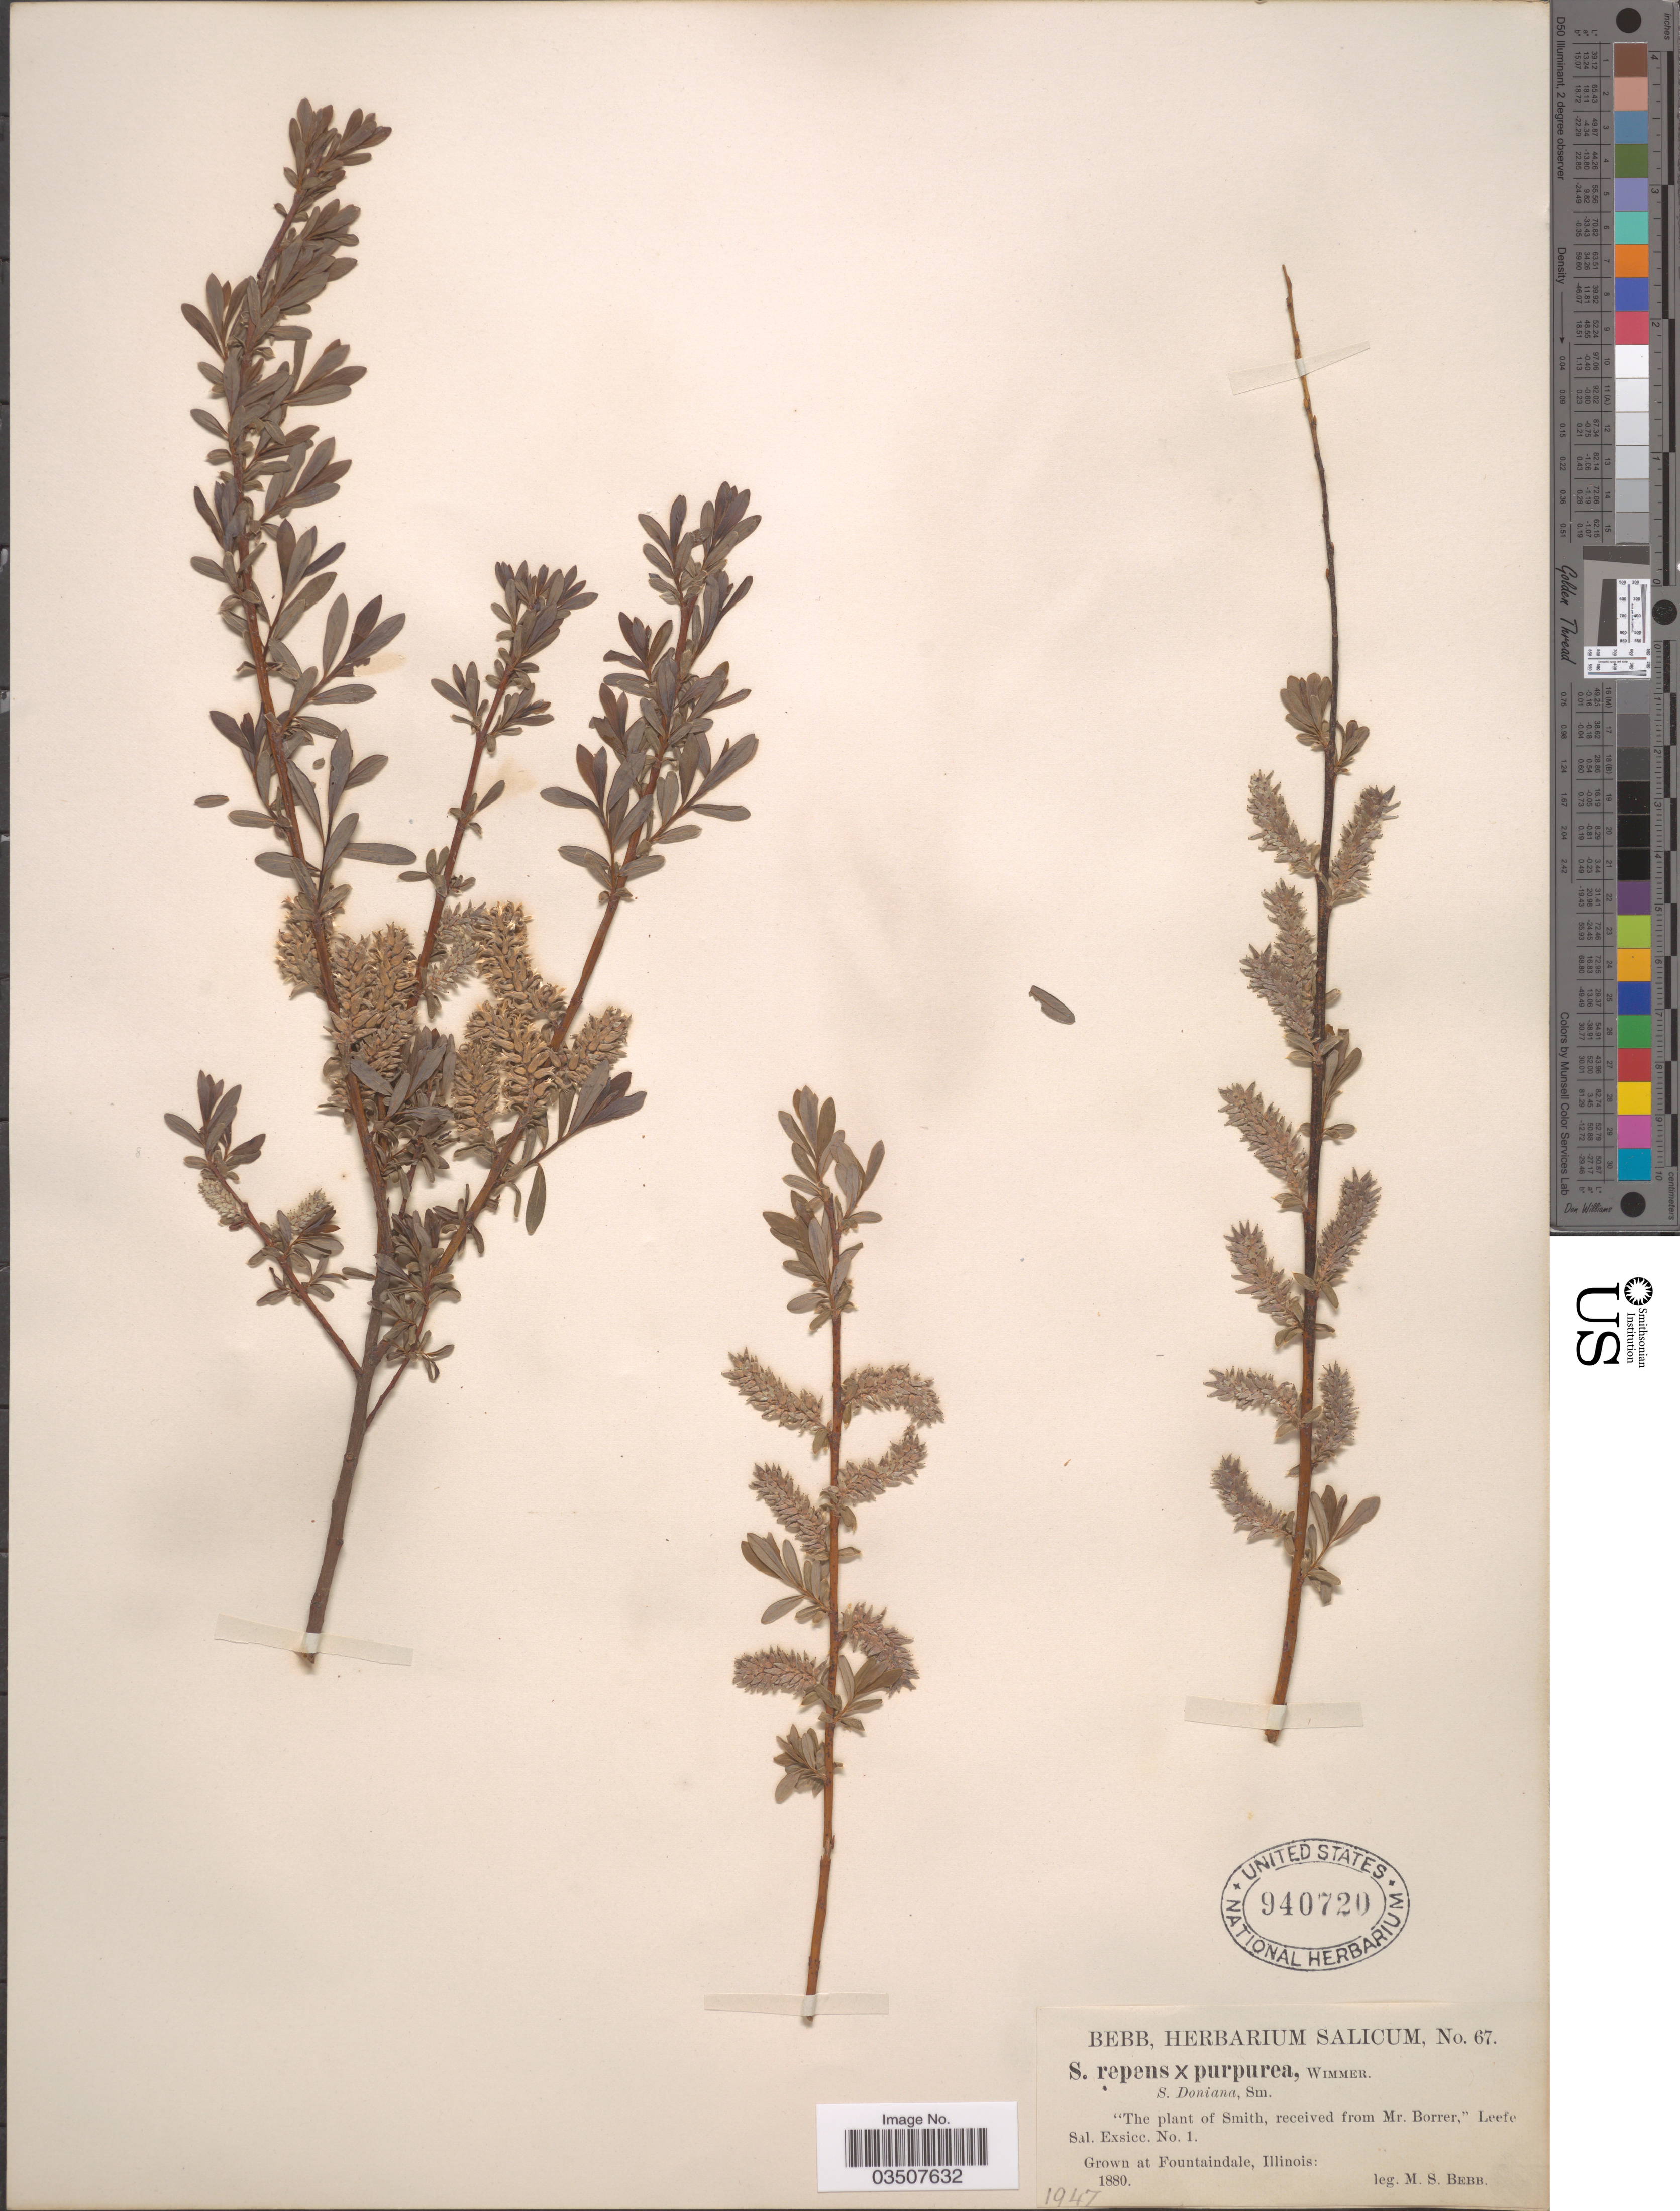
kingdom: Plantae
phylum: Tracheophyta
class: Magnoliopsida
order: Malpighiales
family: Salicaceae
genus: Salix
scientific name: Salix repens x S. purpurea L.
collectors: M. Bebb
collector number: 67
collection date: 1880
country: United States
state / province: Illinois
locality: Grown at Fountaindale.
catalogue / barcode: US 940720